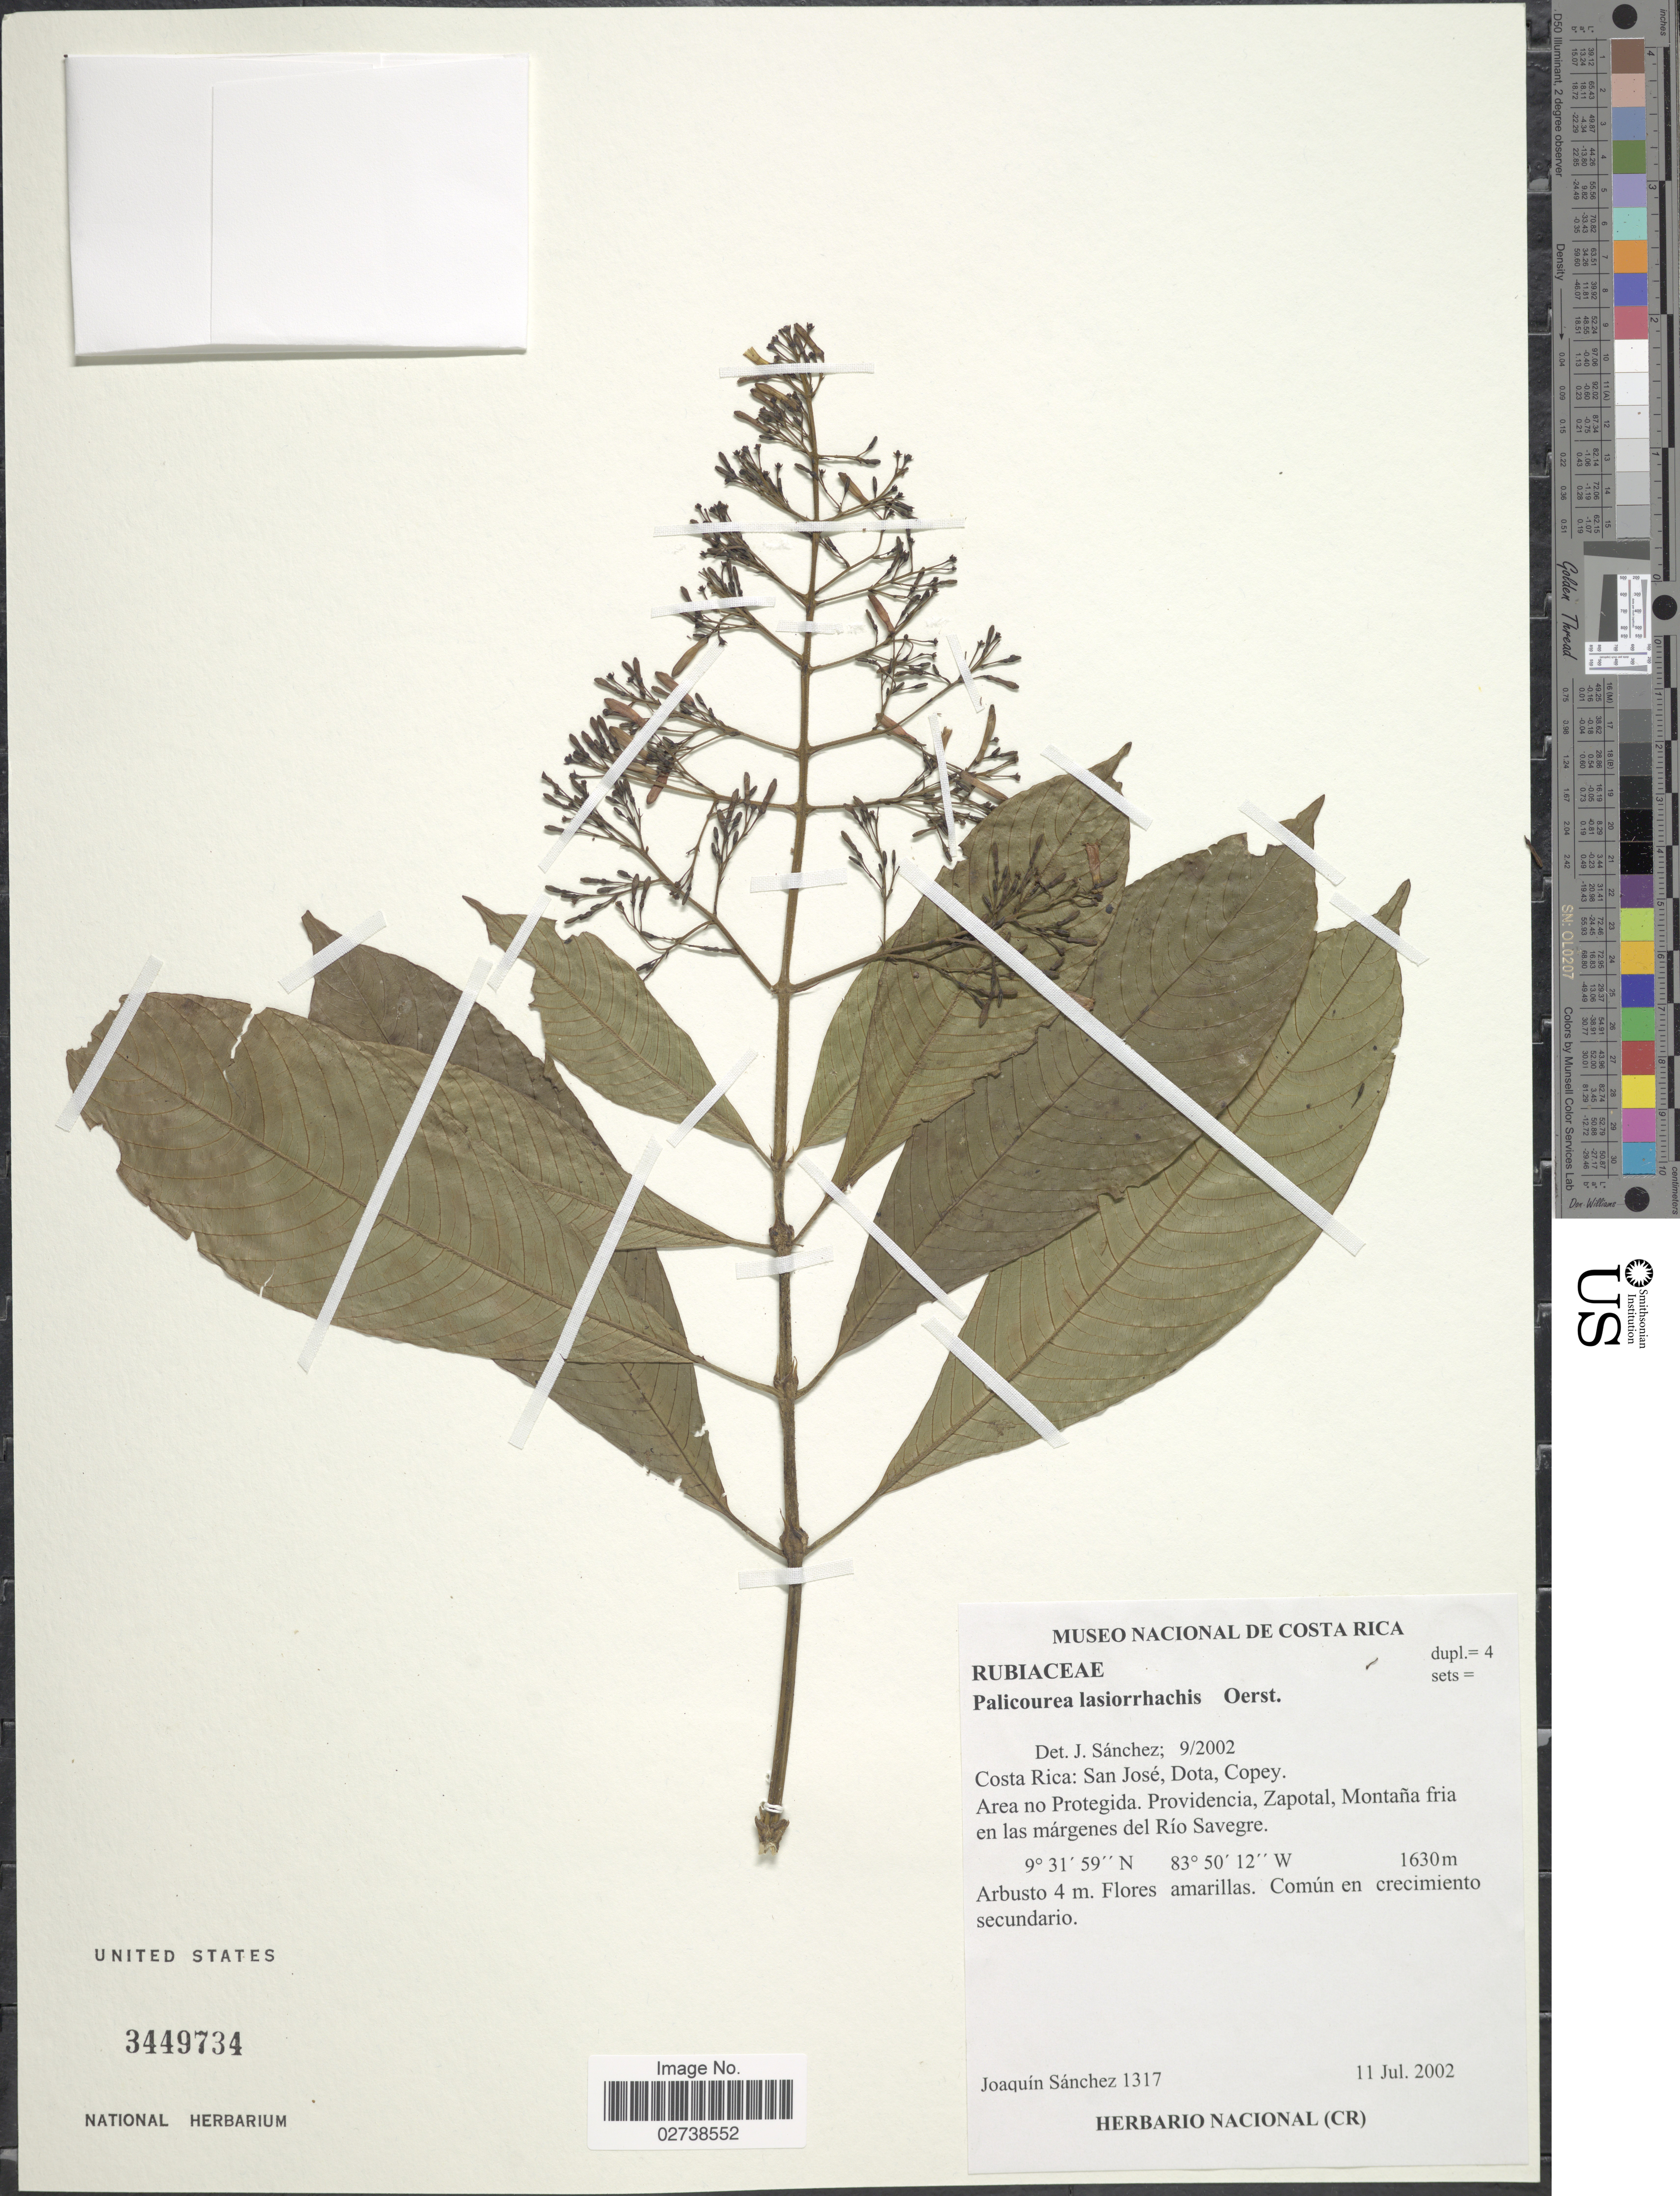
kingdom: Plantae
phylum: Tracheophyta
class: Magnoliopsida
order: Gentianales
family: Rubiaceae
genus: Palicourea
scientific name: Palicourea lasiorrhachis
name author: Oerst.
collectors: J. Sánchez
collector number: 1317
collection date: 2002-07-11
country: Costa Rica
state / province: San José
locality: Dota, Area no Protegida. Providencia, Zapotal, Montaña fria en las márgenes del Río Savegre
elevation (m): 1630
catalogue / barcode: US 3449734